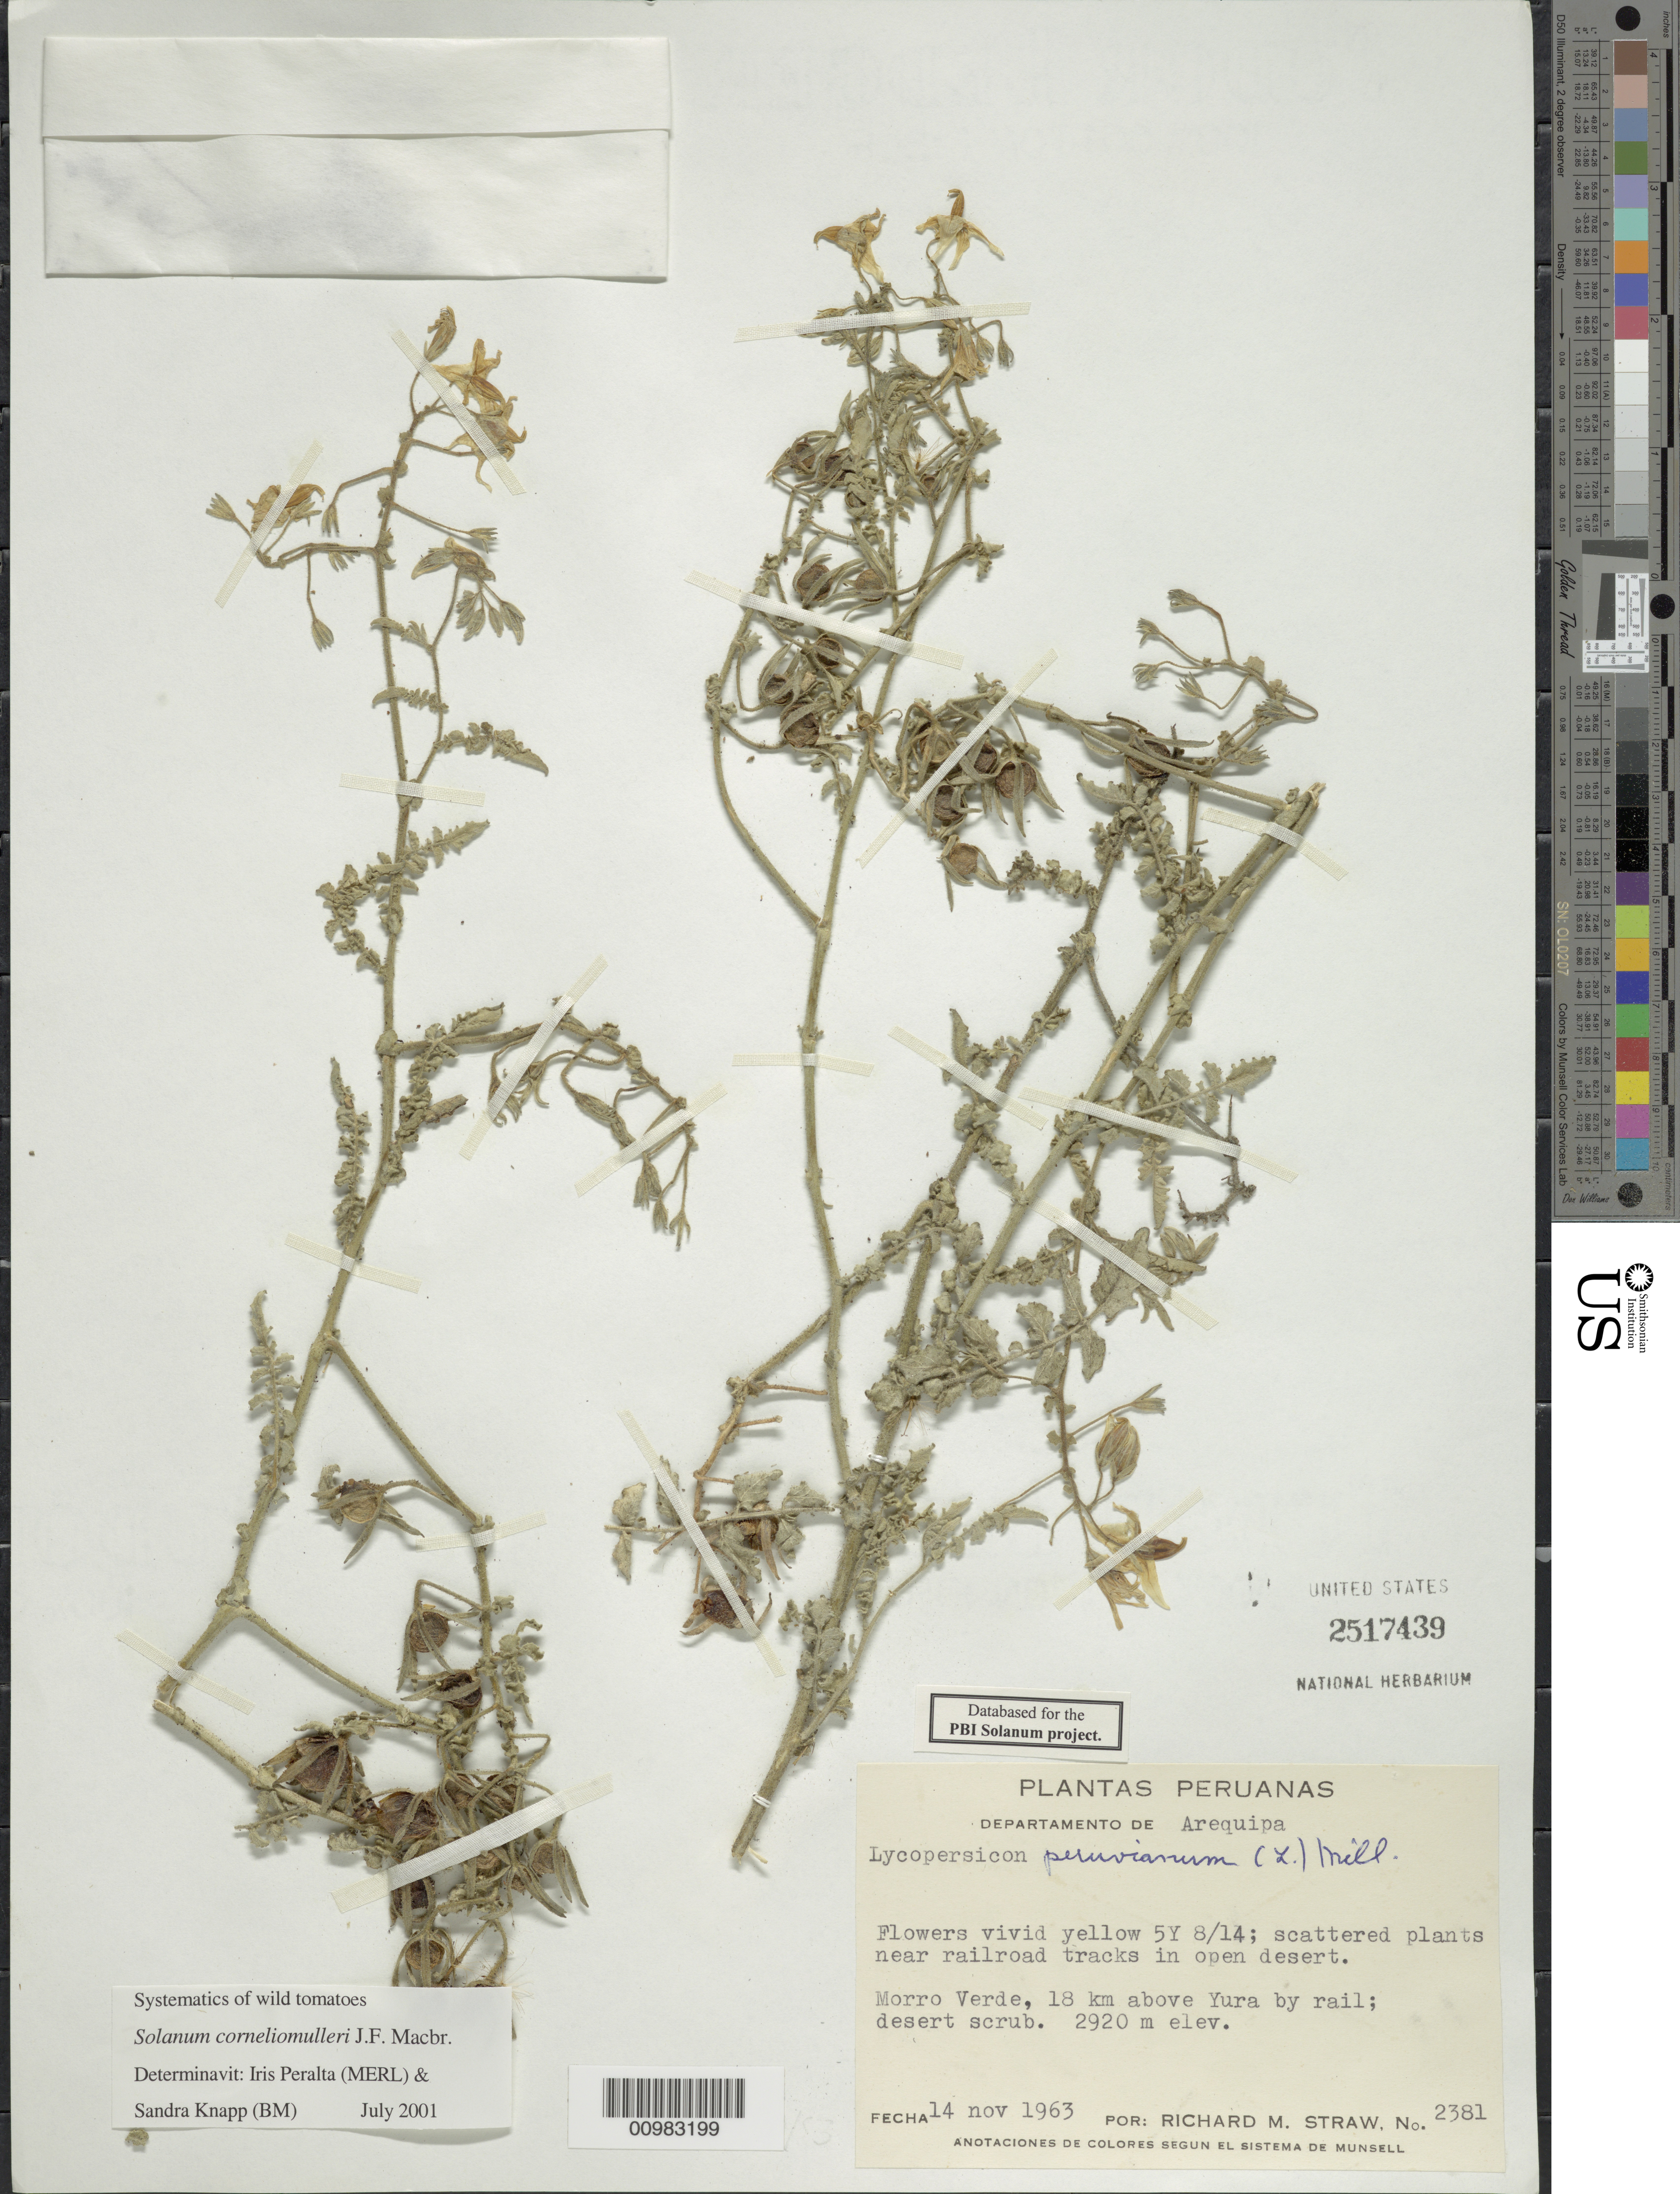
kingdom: Plantae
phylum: Tracheophyta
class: Magnoliopsida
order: Solanales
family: Solanaceae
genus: Solanum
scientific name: Solanum corneliomulleri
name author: J.F. Macbr.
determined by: Peralta, Iris E.; Knapp, S. D.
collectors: R. M. Straw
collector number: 2381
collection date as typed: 14 Nov 1963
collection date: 1963-11-14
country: Peru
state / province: Arequipa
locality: Morro Verde, 18 km above Yura by rail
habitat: desert scrub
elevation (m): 2920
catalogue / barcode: US 2517439